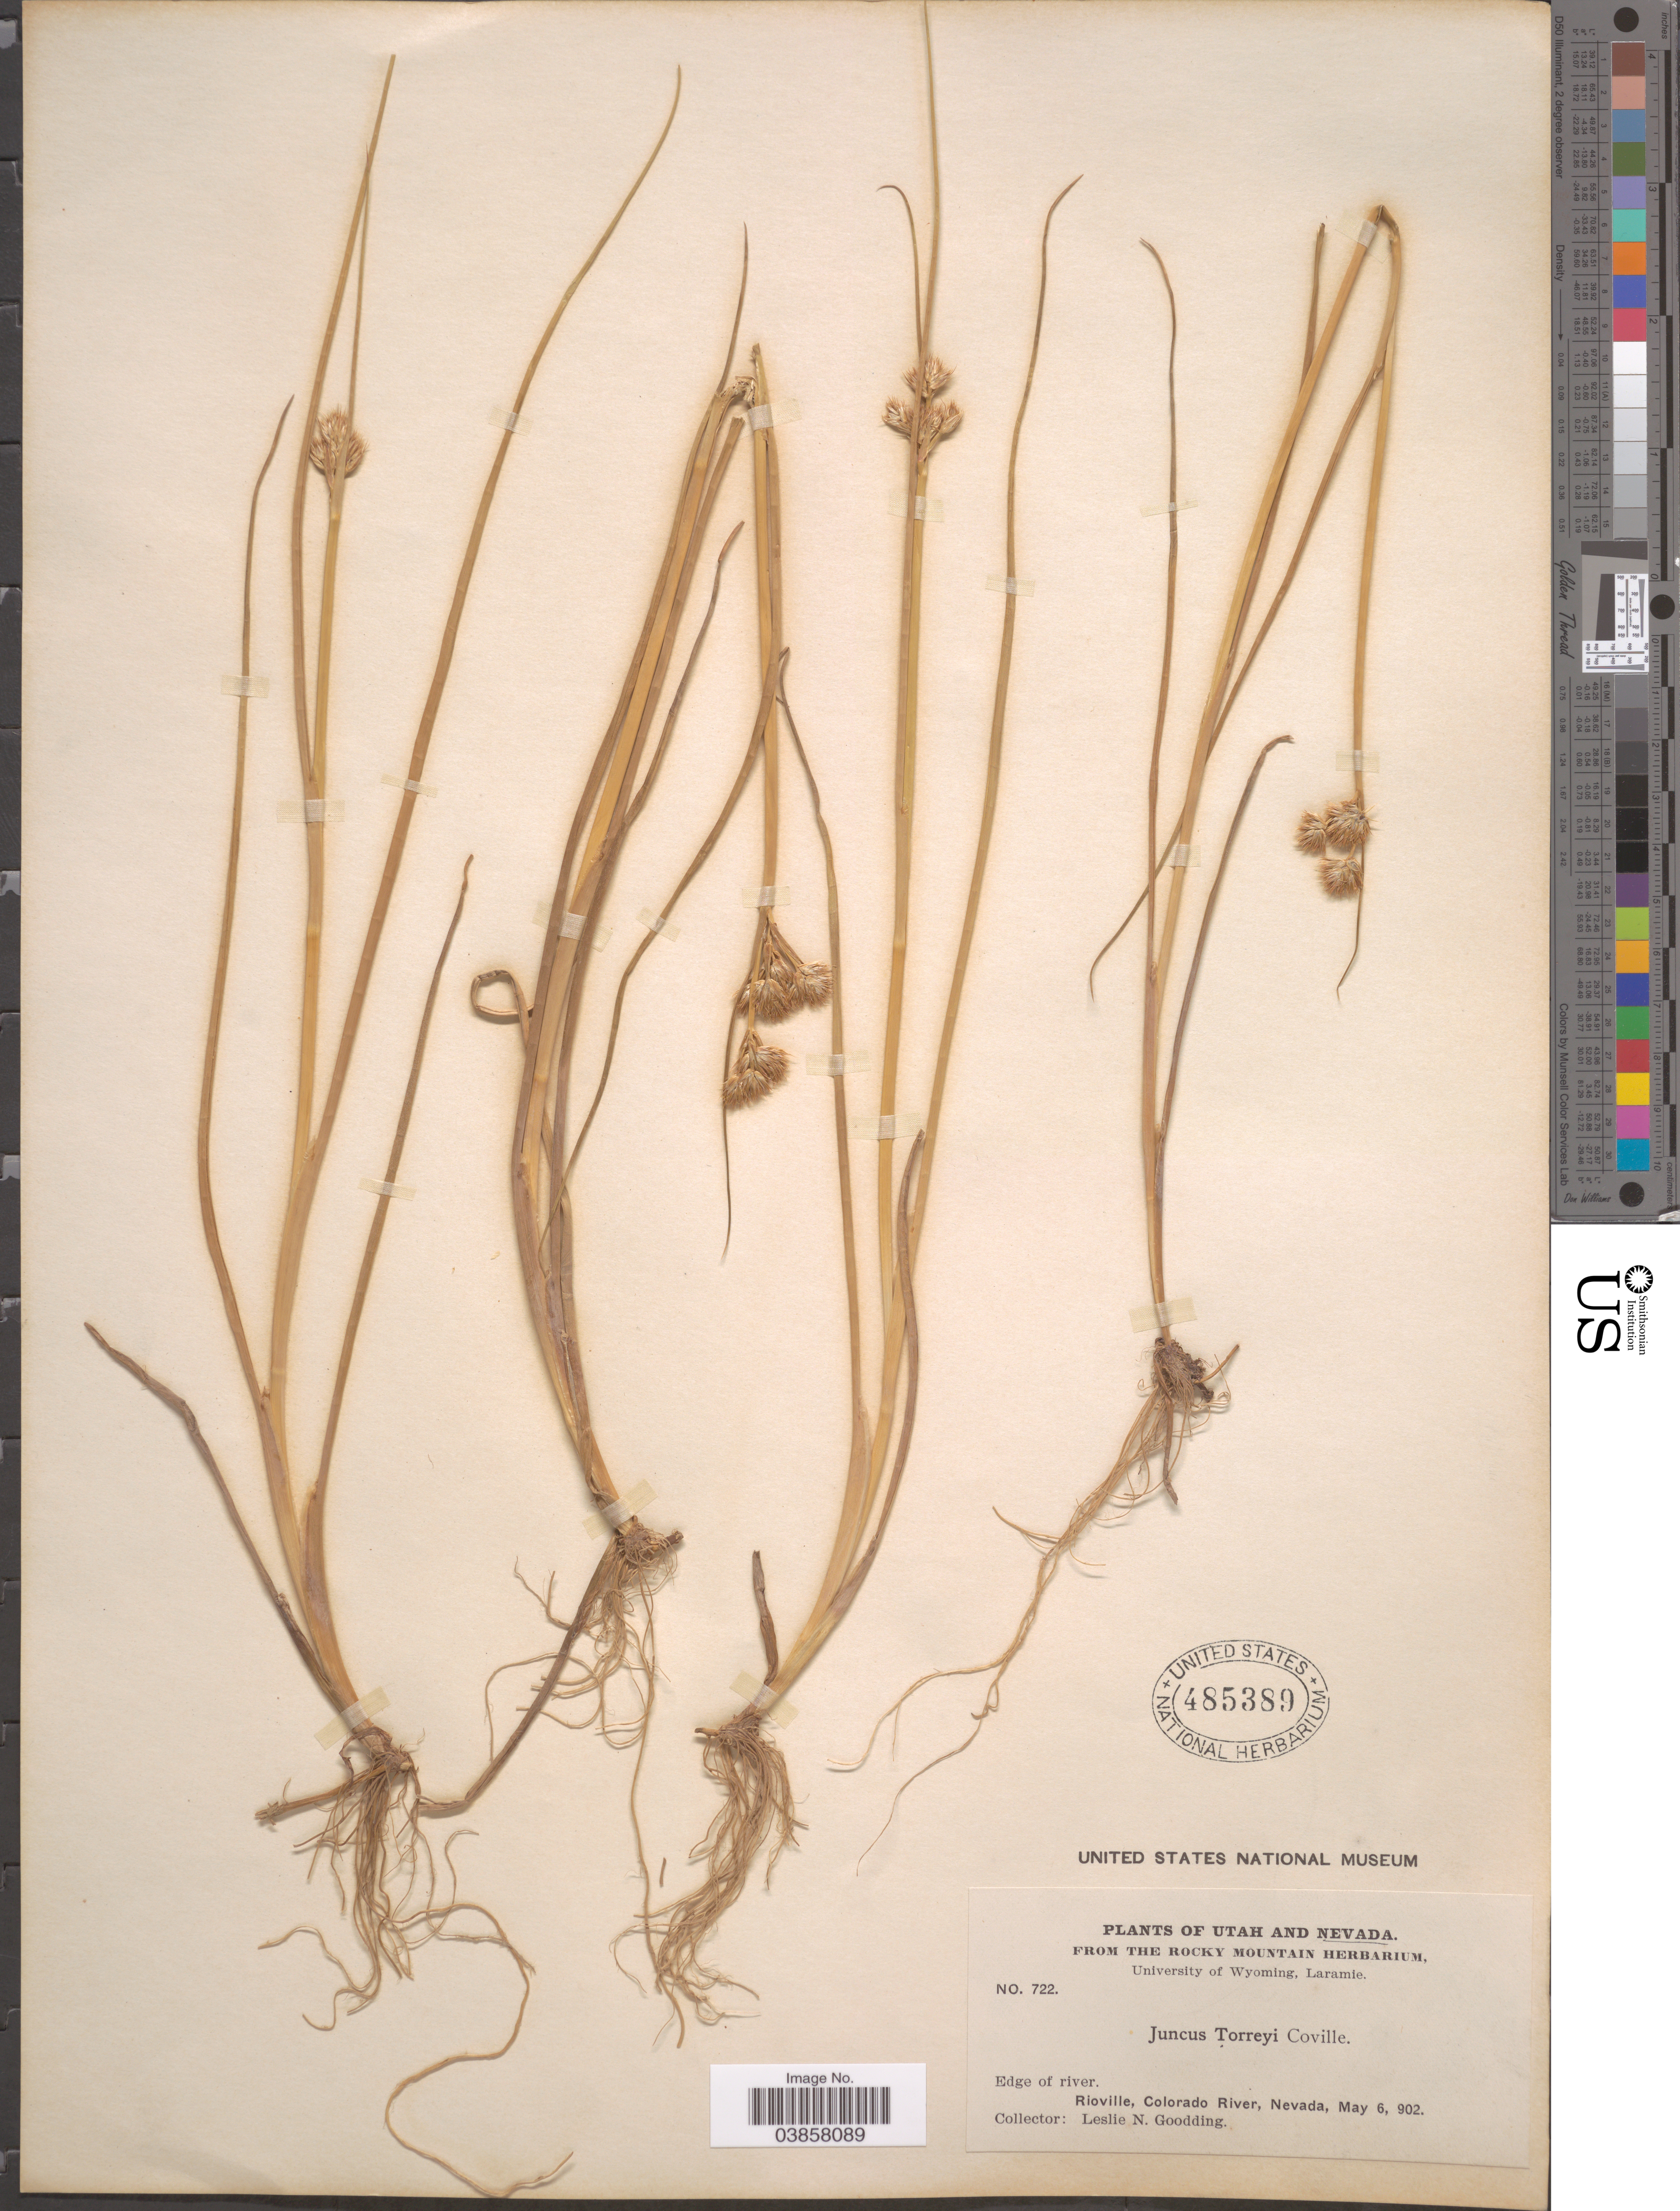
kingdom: Plantae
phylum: Tracheophyta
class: Liliopsida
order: Poales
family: Juncaceae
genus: Juncus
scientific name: Juncus torreyi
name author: Coville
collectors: L. N. Goodding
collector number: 722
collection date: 1902-05-06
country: United States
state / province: Nevada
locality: Rioville, Colorado River.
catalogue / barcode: US 485389